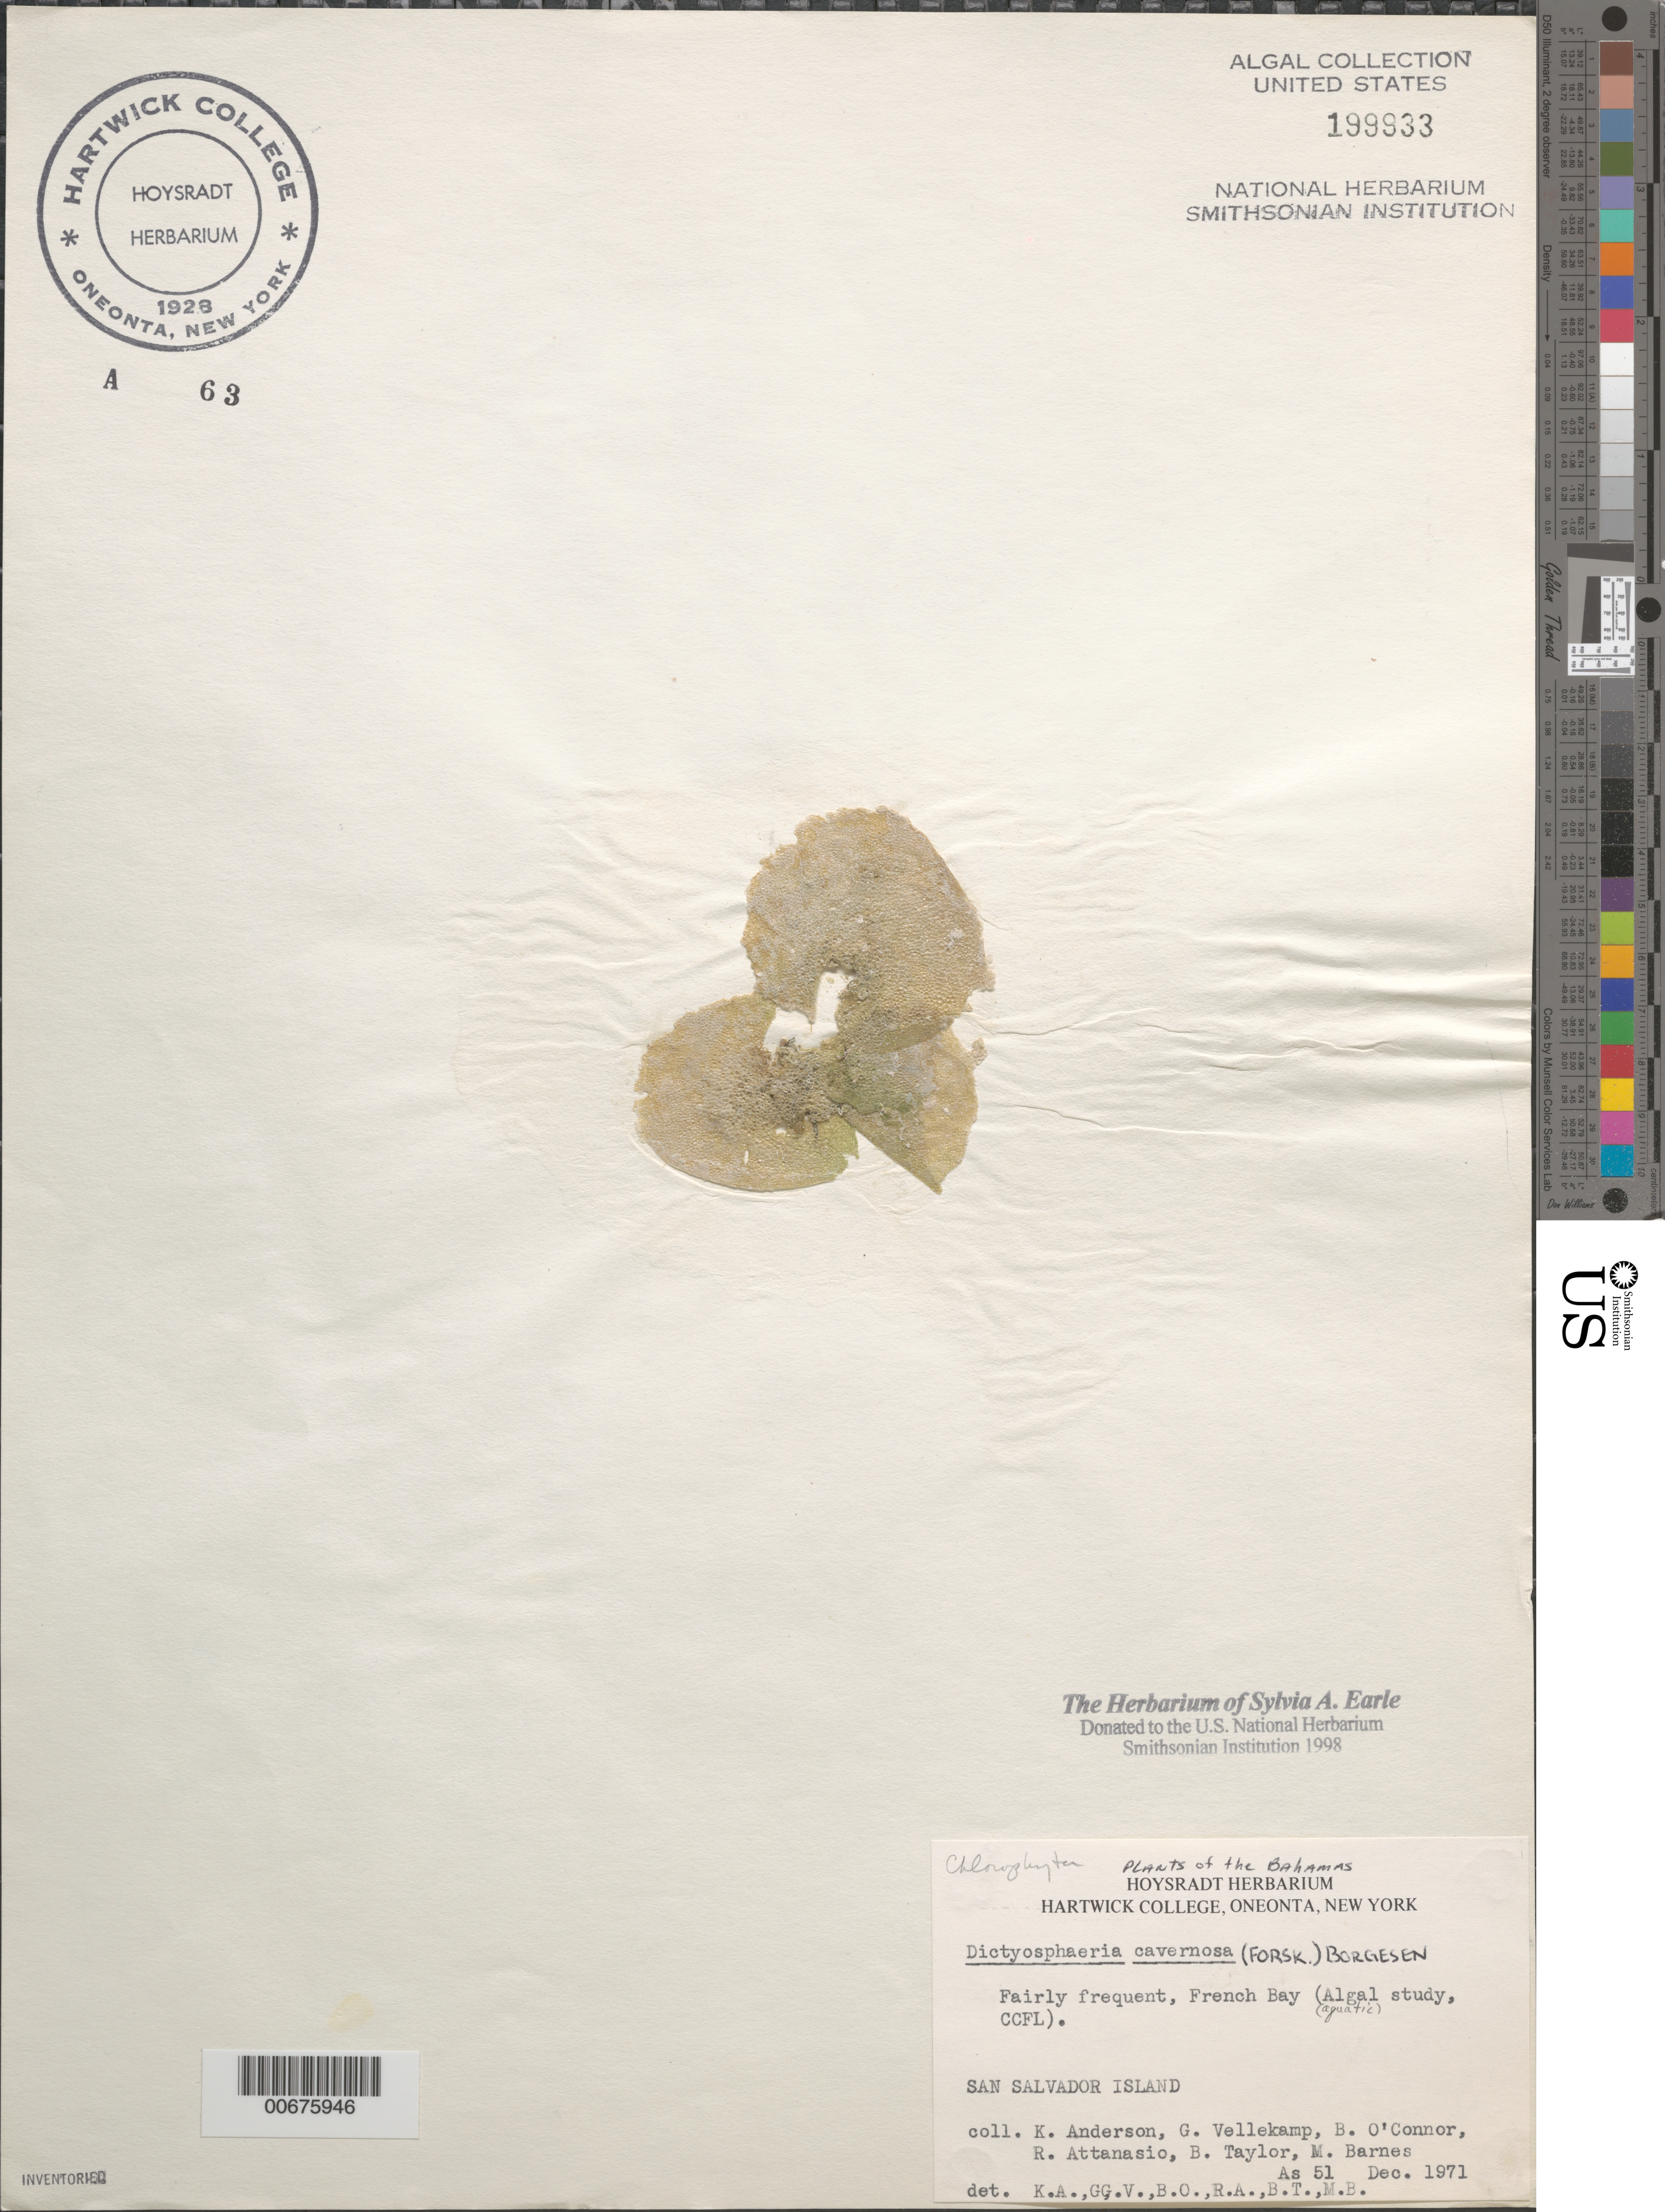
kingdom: Plantae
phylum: Chlorophyta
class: Ulvophyceae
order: Siphonocladales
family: Siphonocladaceae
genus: Dictyosphaeria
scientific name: Dictyosphaeria cavernosa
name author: (Forssk.) Børgesen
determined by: Anderson, K.; et al.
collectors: K. Anderson, G. Vellekamp, B. O'Connor, R. Attanasio, B. Taylor & M. Barnes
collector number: As 51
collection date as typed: Dec 1971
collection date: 1971-12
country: Bahamas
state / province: San Salvador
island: San Salvador Island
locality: French Bay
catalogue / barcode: US 199933